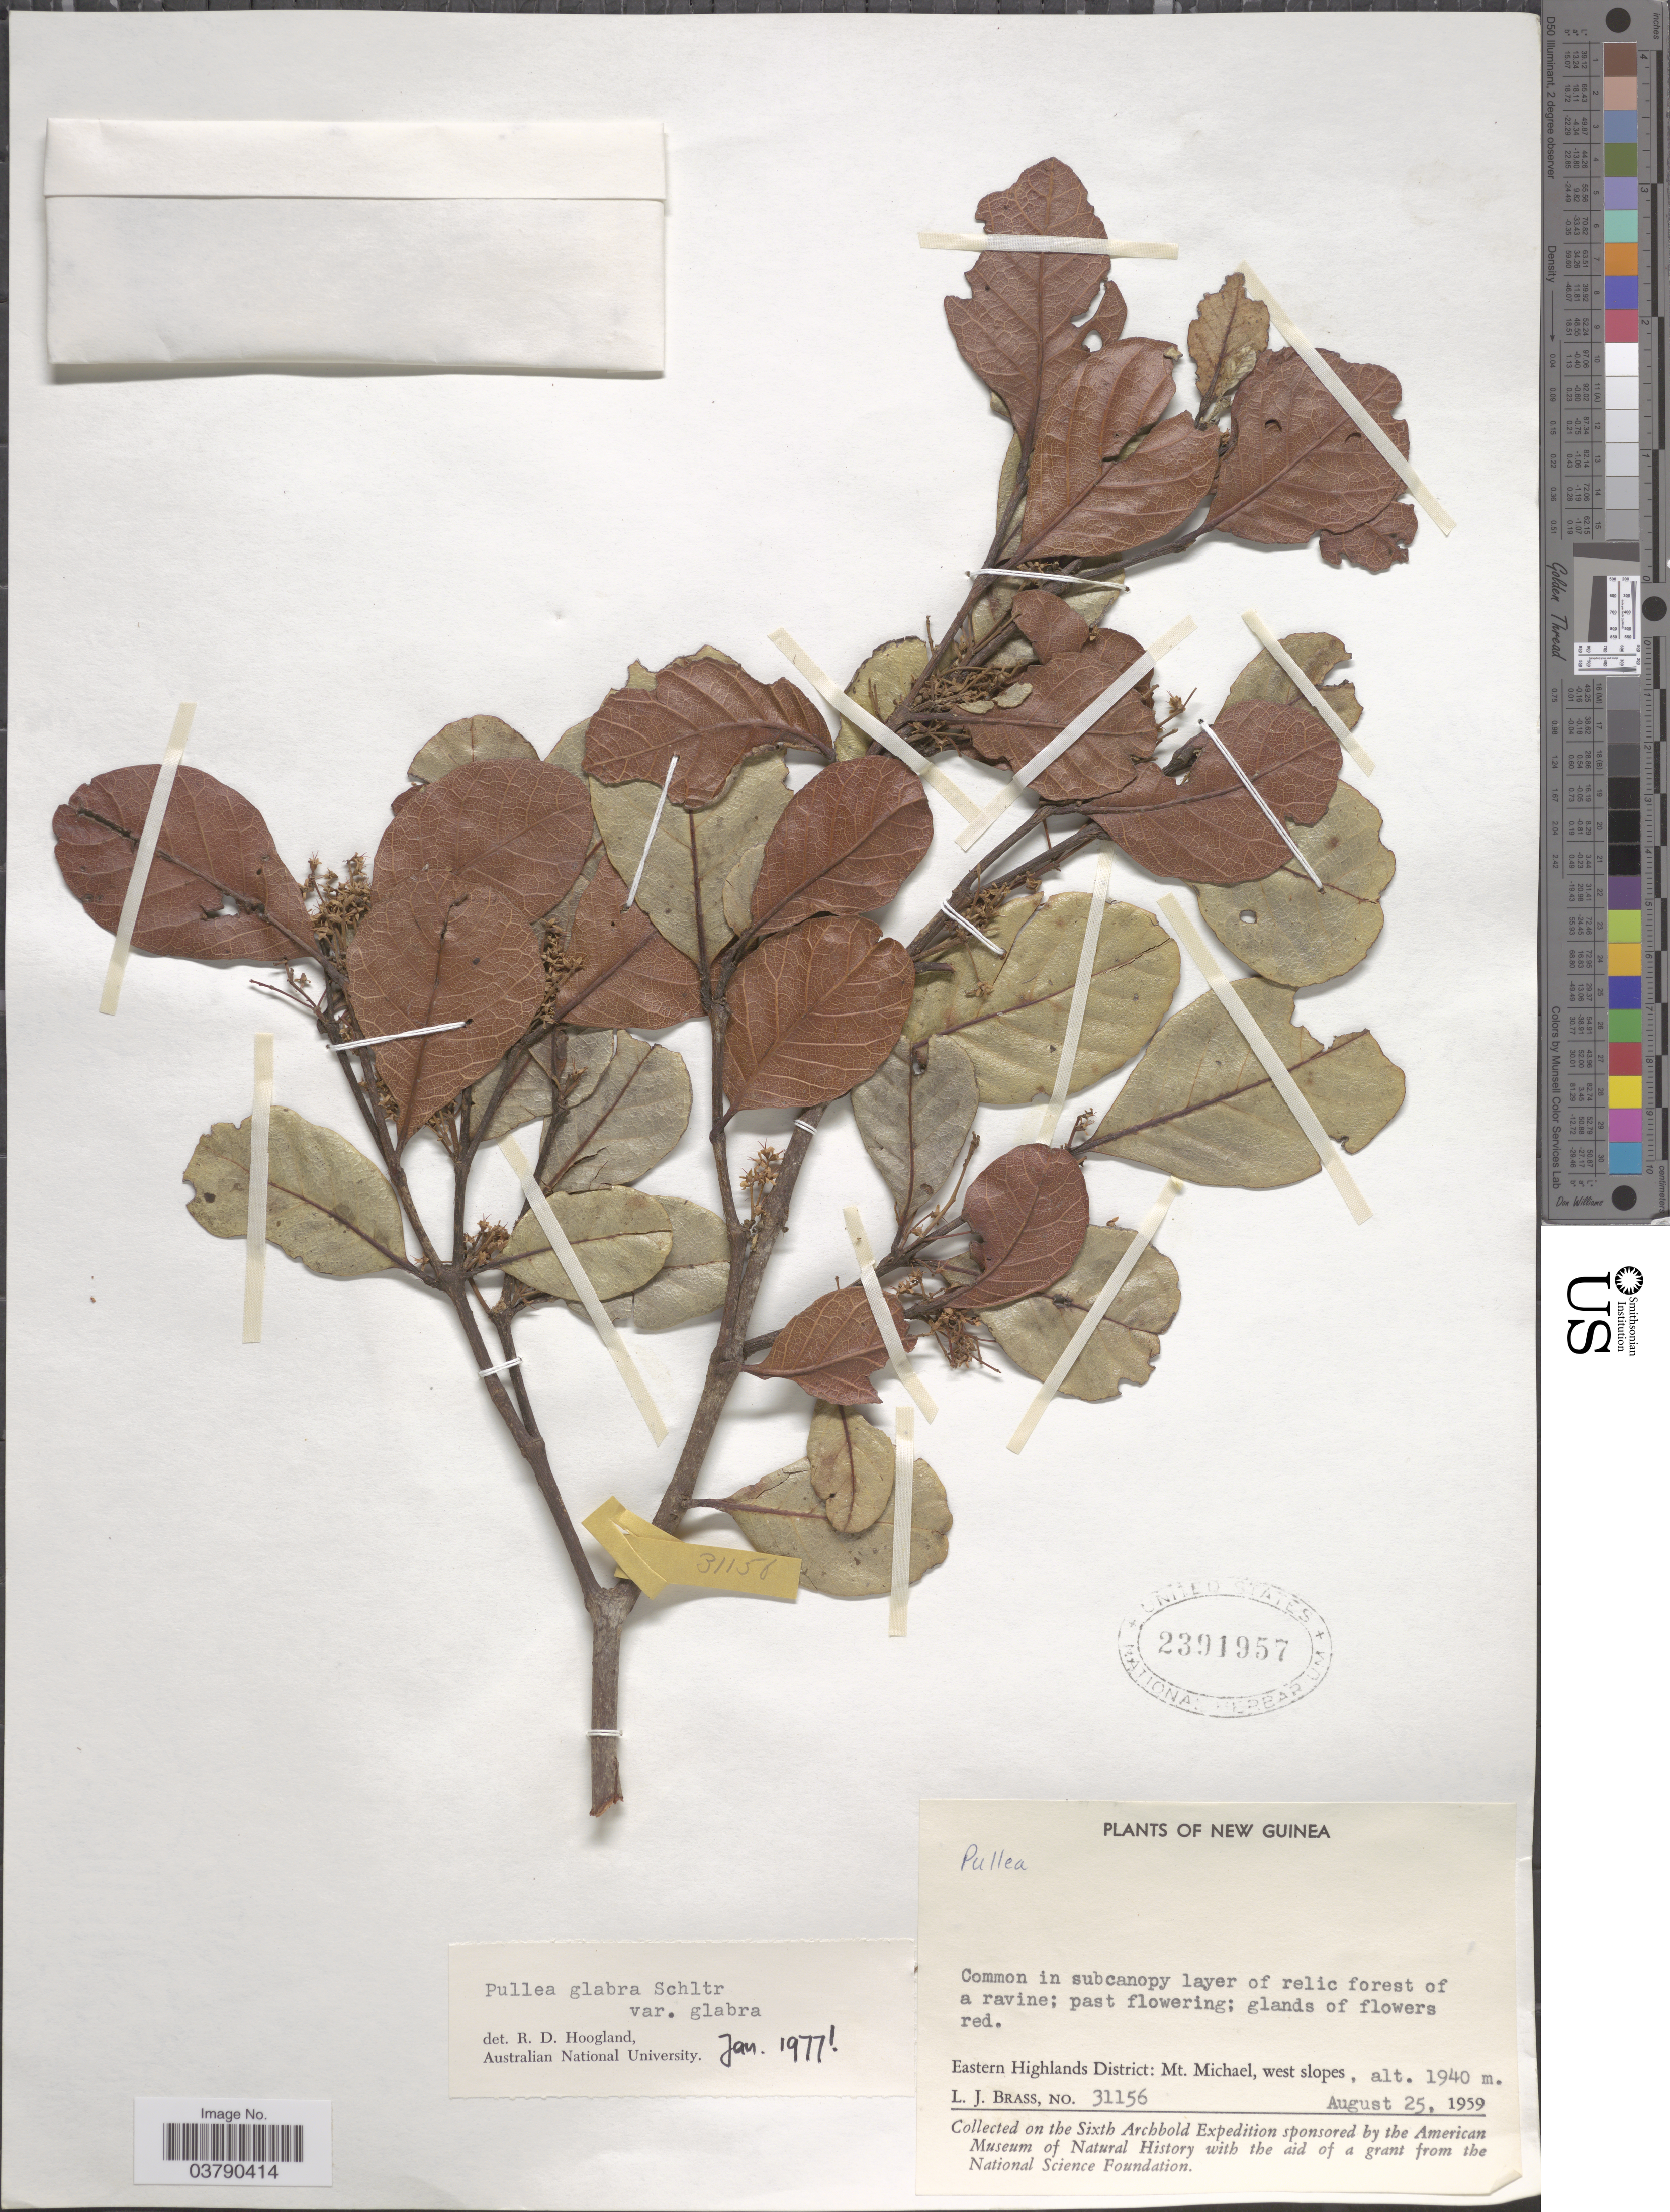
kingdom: Plantae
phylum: Tracheophyta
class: Magnoliopsida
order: Oxalidales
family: Cunoniaceae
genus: Pullea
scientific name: Pullea glabra var. glabra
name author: Schltr.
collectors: L. J. Brass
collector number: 31156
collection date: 1959-08-25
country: Papua New Guinea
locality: New Guinea. Eastern Highlands District: Mt. Michael, west slopes.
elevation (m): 1940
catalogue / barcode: US 2391957